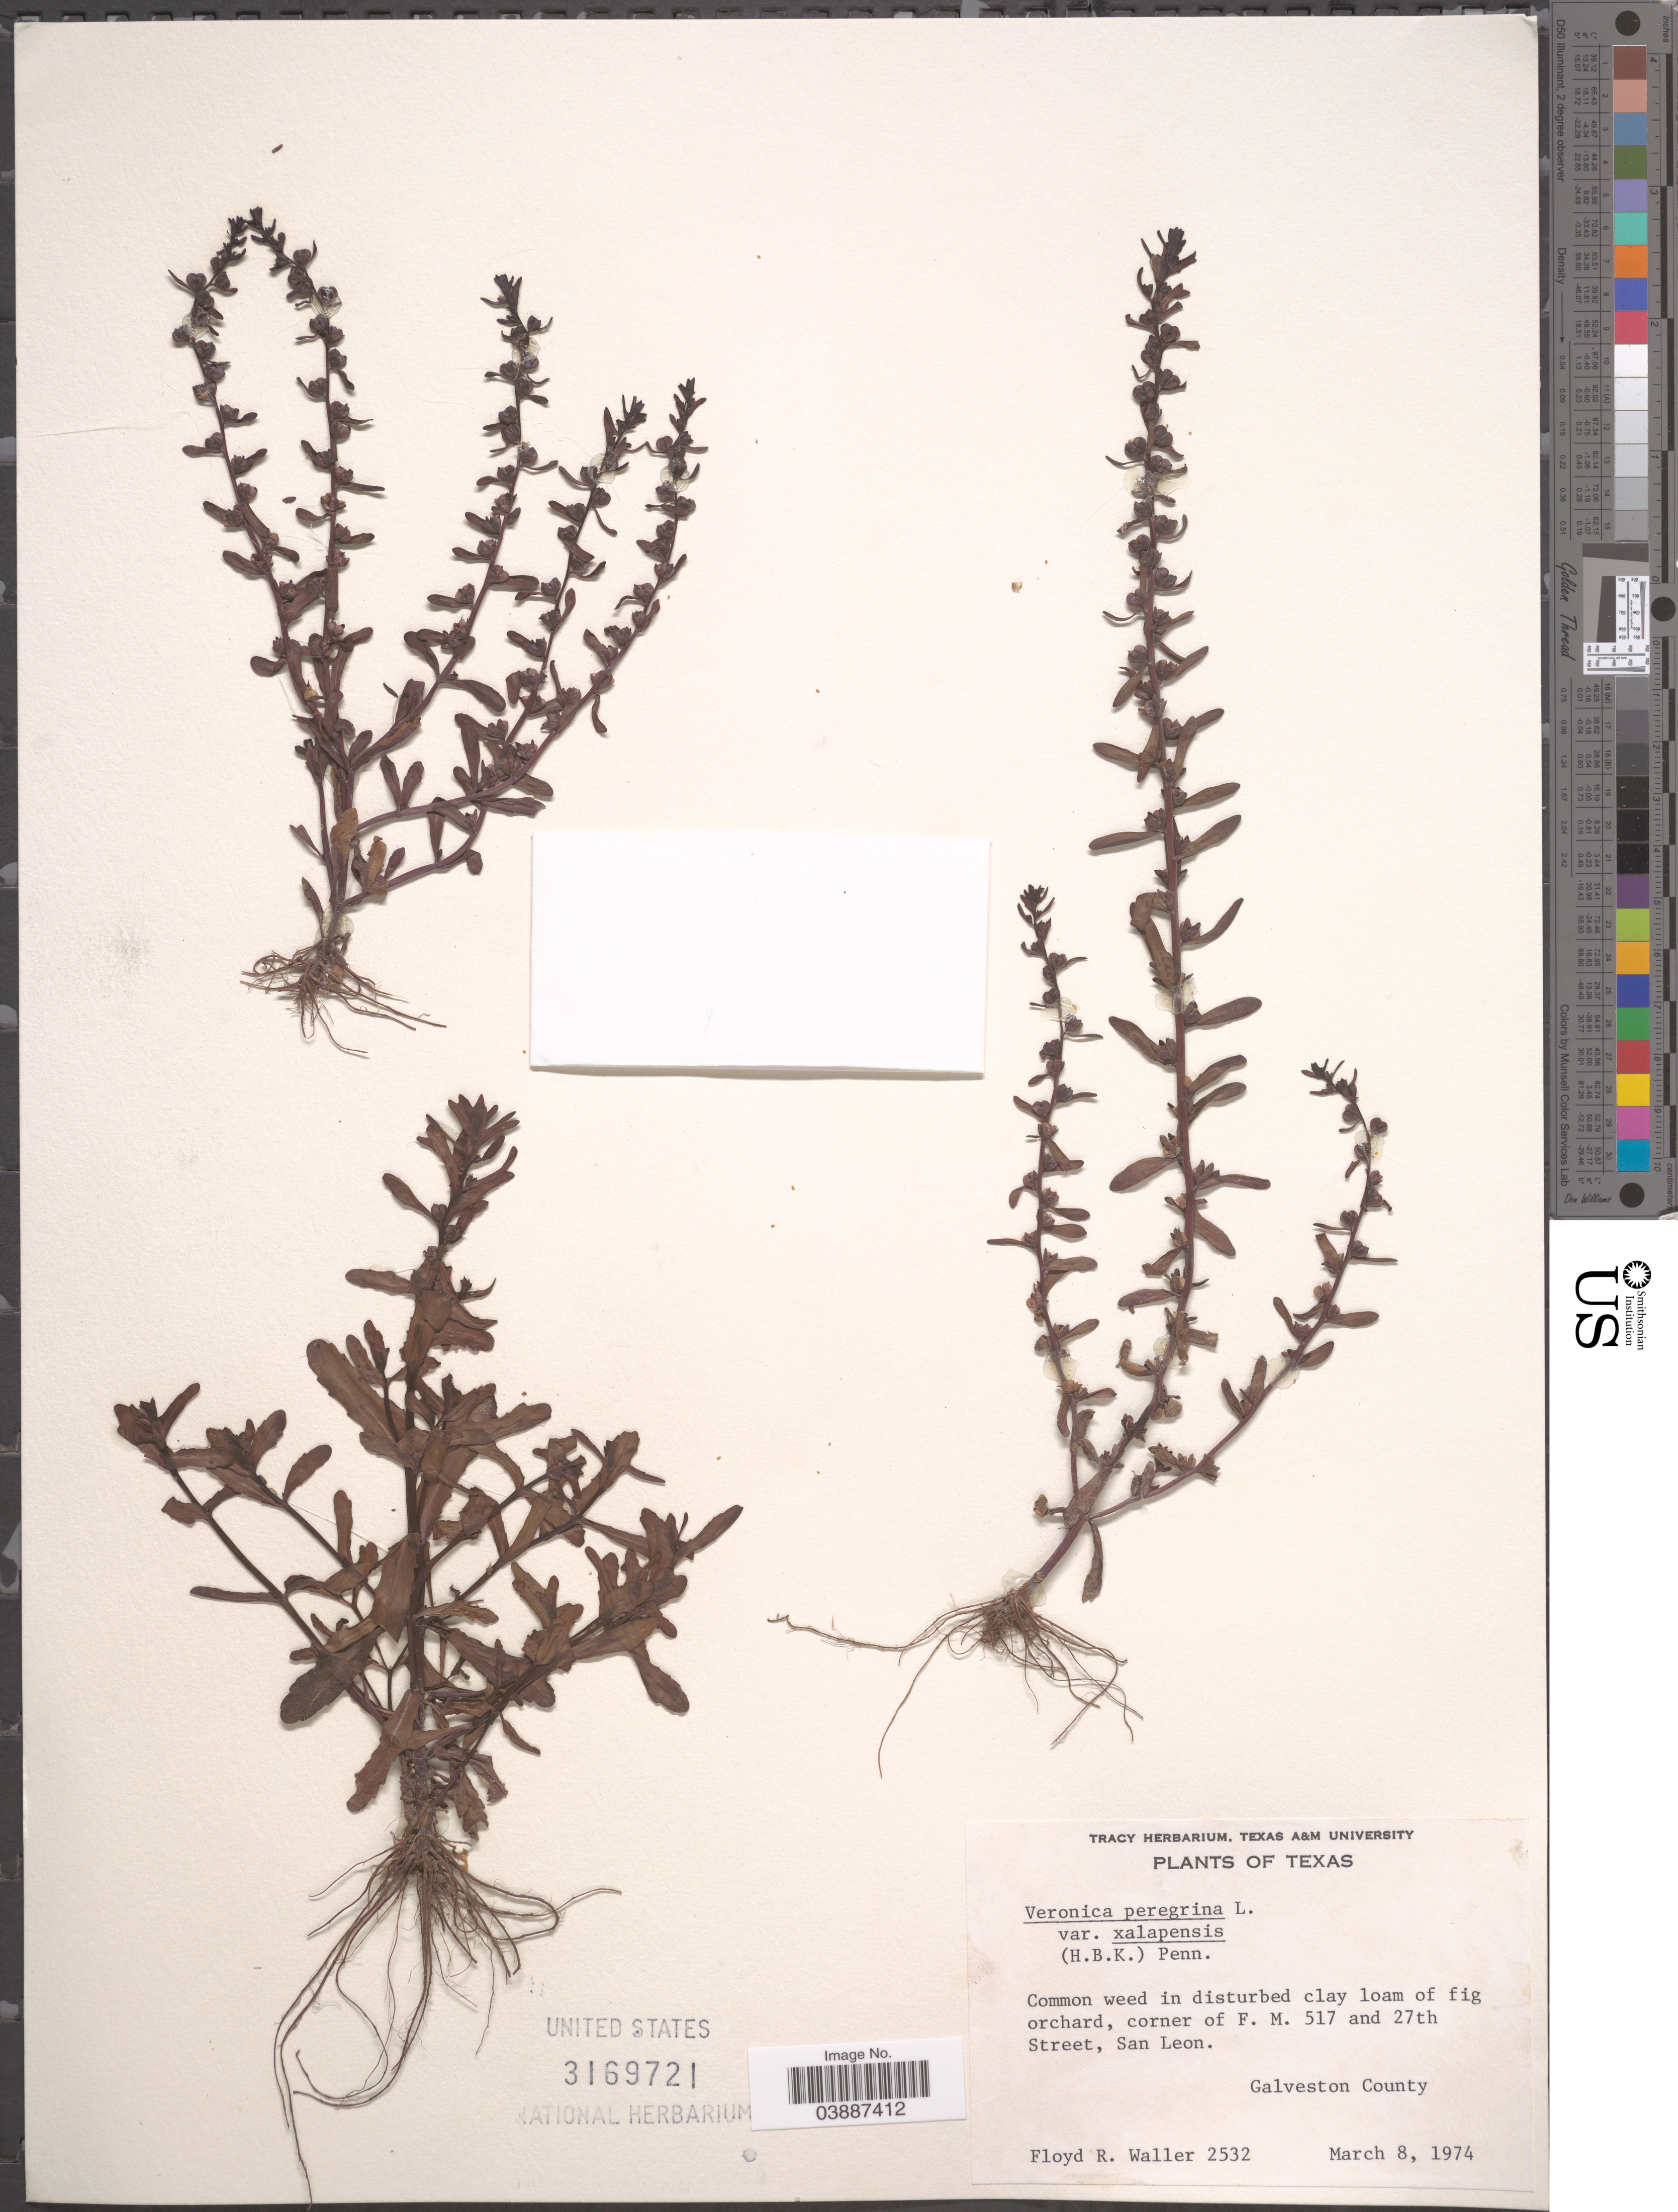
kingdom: Plantae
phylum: Tracheophyta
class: Magnoliopsida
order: Lamiales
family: Plantaginaceae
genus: Veronica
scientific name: Veronica peregrina var. xalapensis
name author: Kunth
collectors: F. R. Waller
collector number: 2532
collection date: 1974-03-08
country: United States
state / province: Texas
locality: Corner of F. M. 517 and 27th Street, San Leon. Galveston County.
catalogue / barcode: US 3169721